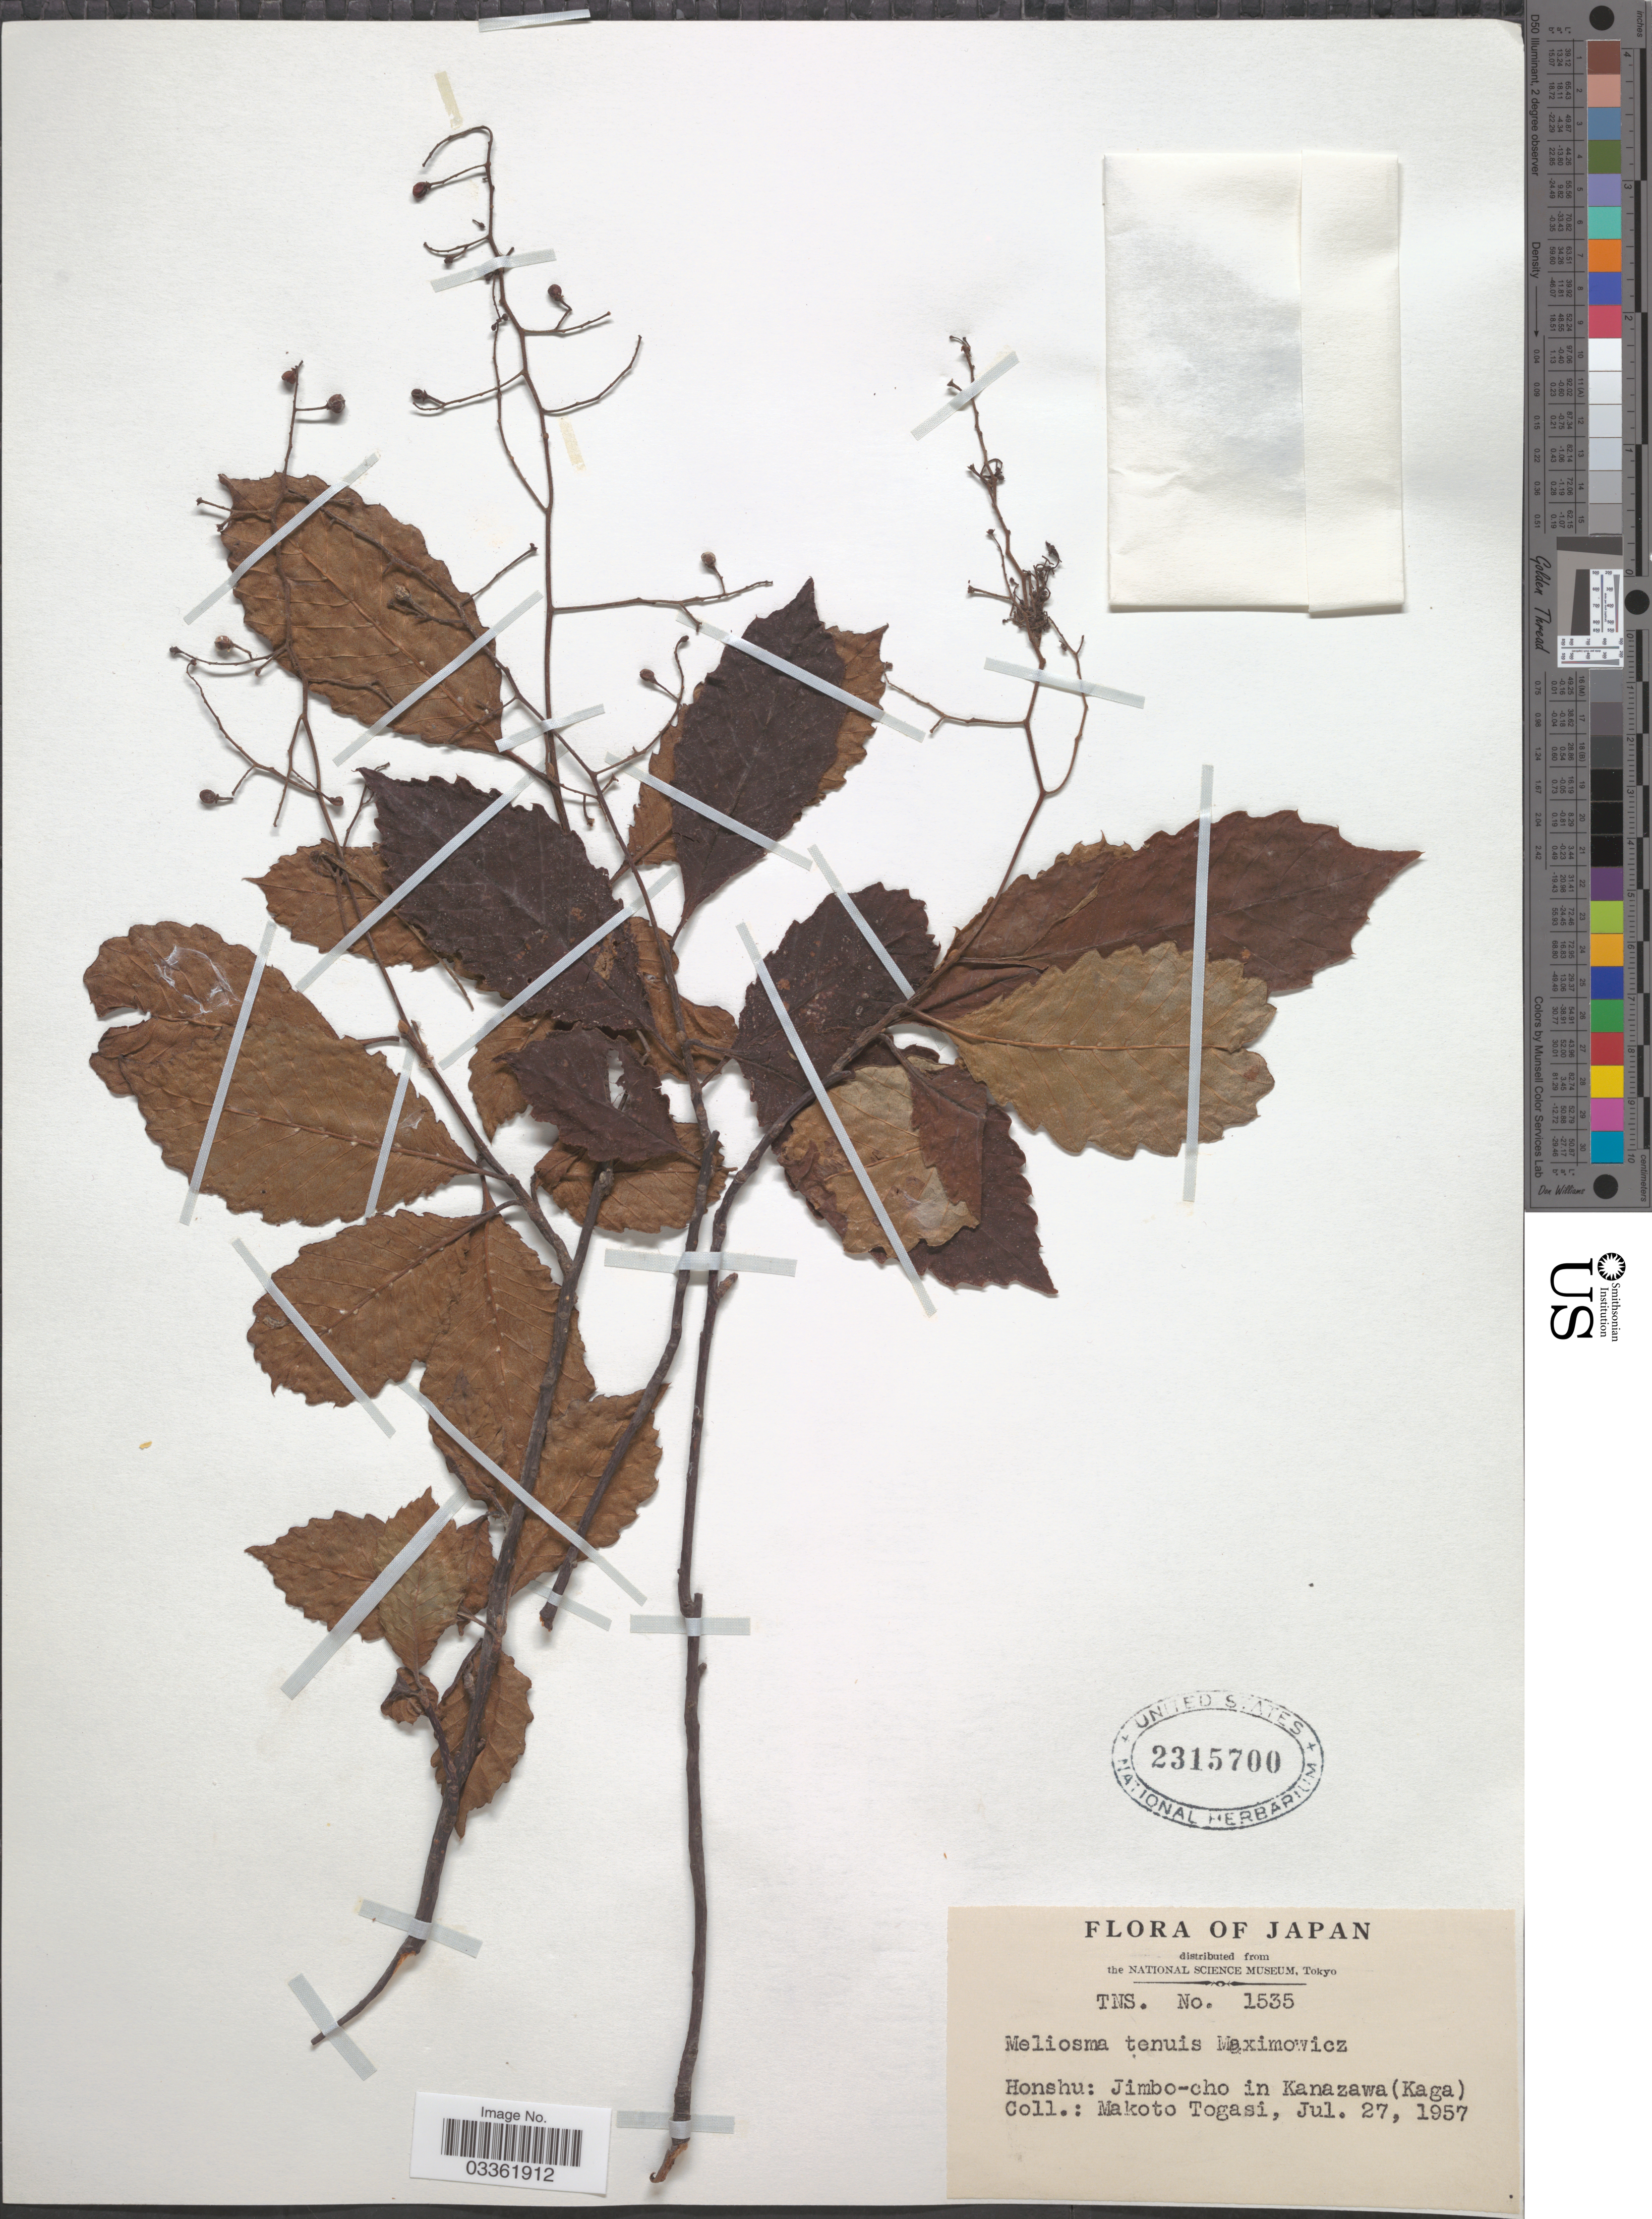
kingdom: Plantae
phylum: Tracheophyta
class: Magnoliopsida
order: Proteales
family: Sabiaceae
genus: Meliosma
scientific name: Meliosma tenuis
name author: Maxim.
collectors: M. Togasi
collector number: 1535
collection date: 1957-07-27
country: Japan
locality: Honshu: Jimbo-cho in Kanazawa (Kaga).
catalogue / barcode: US 2315700